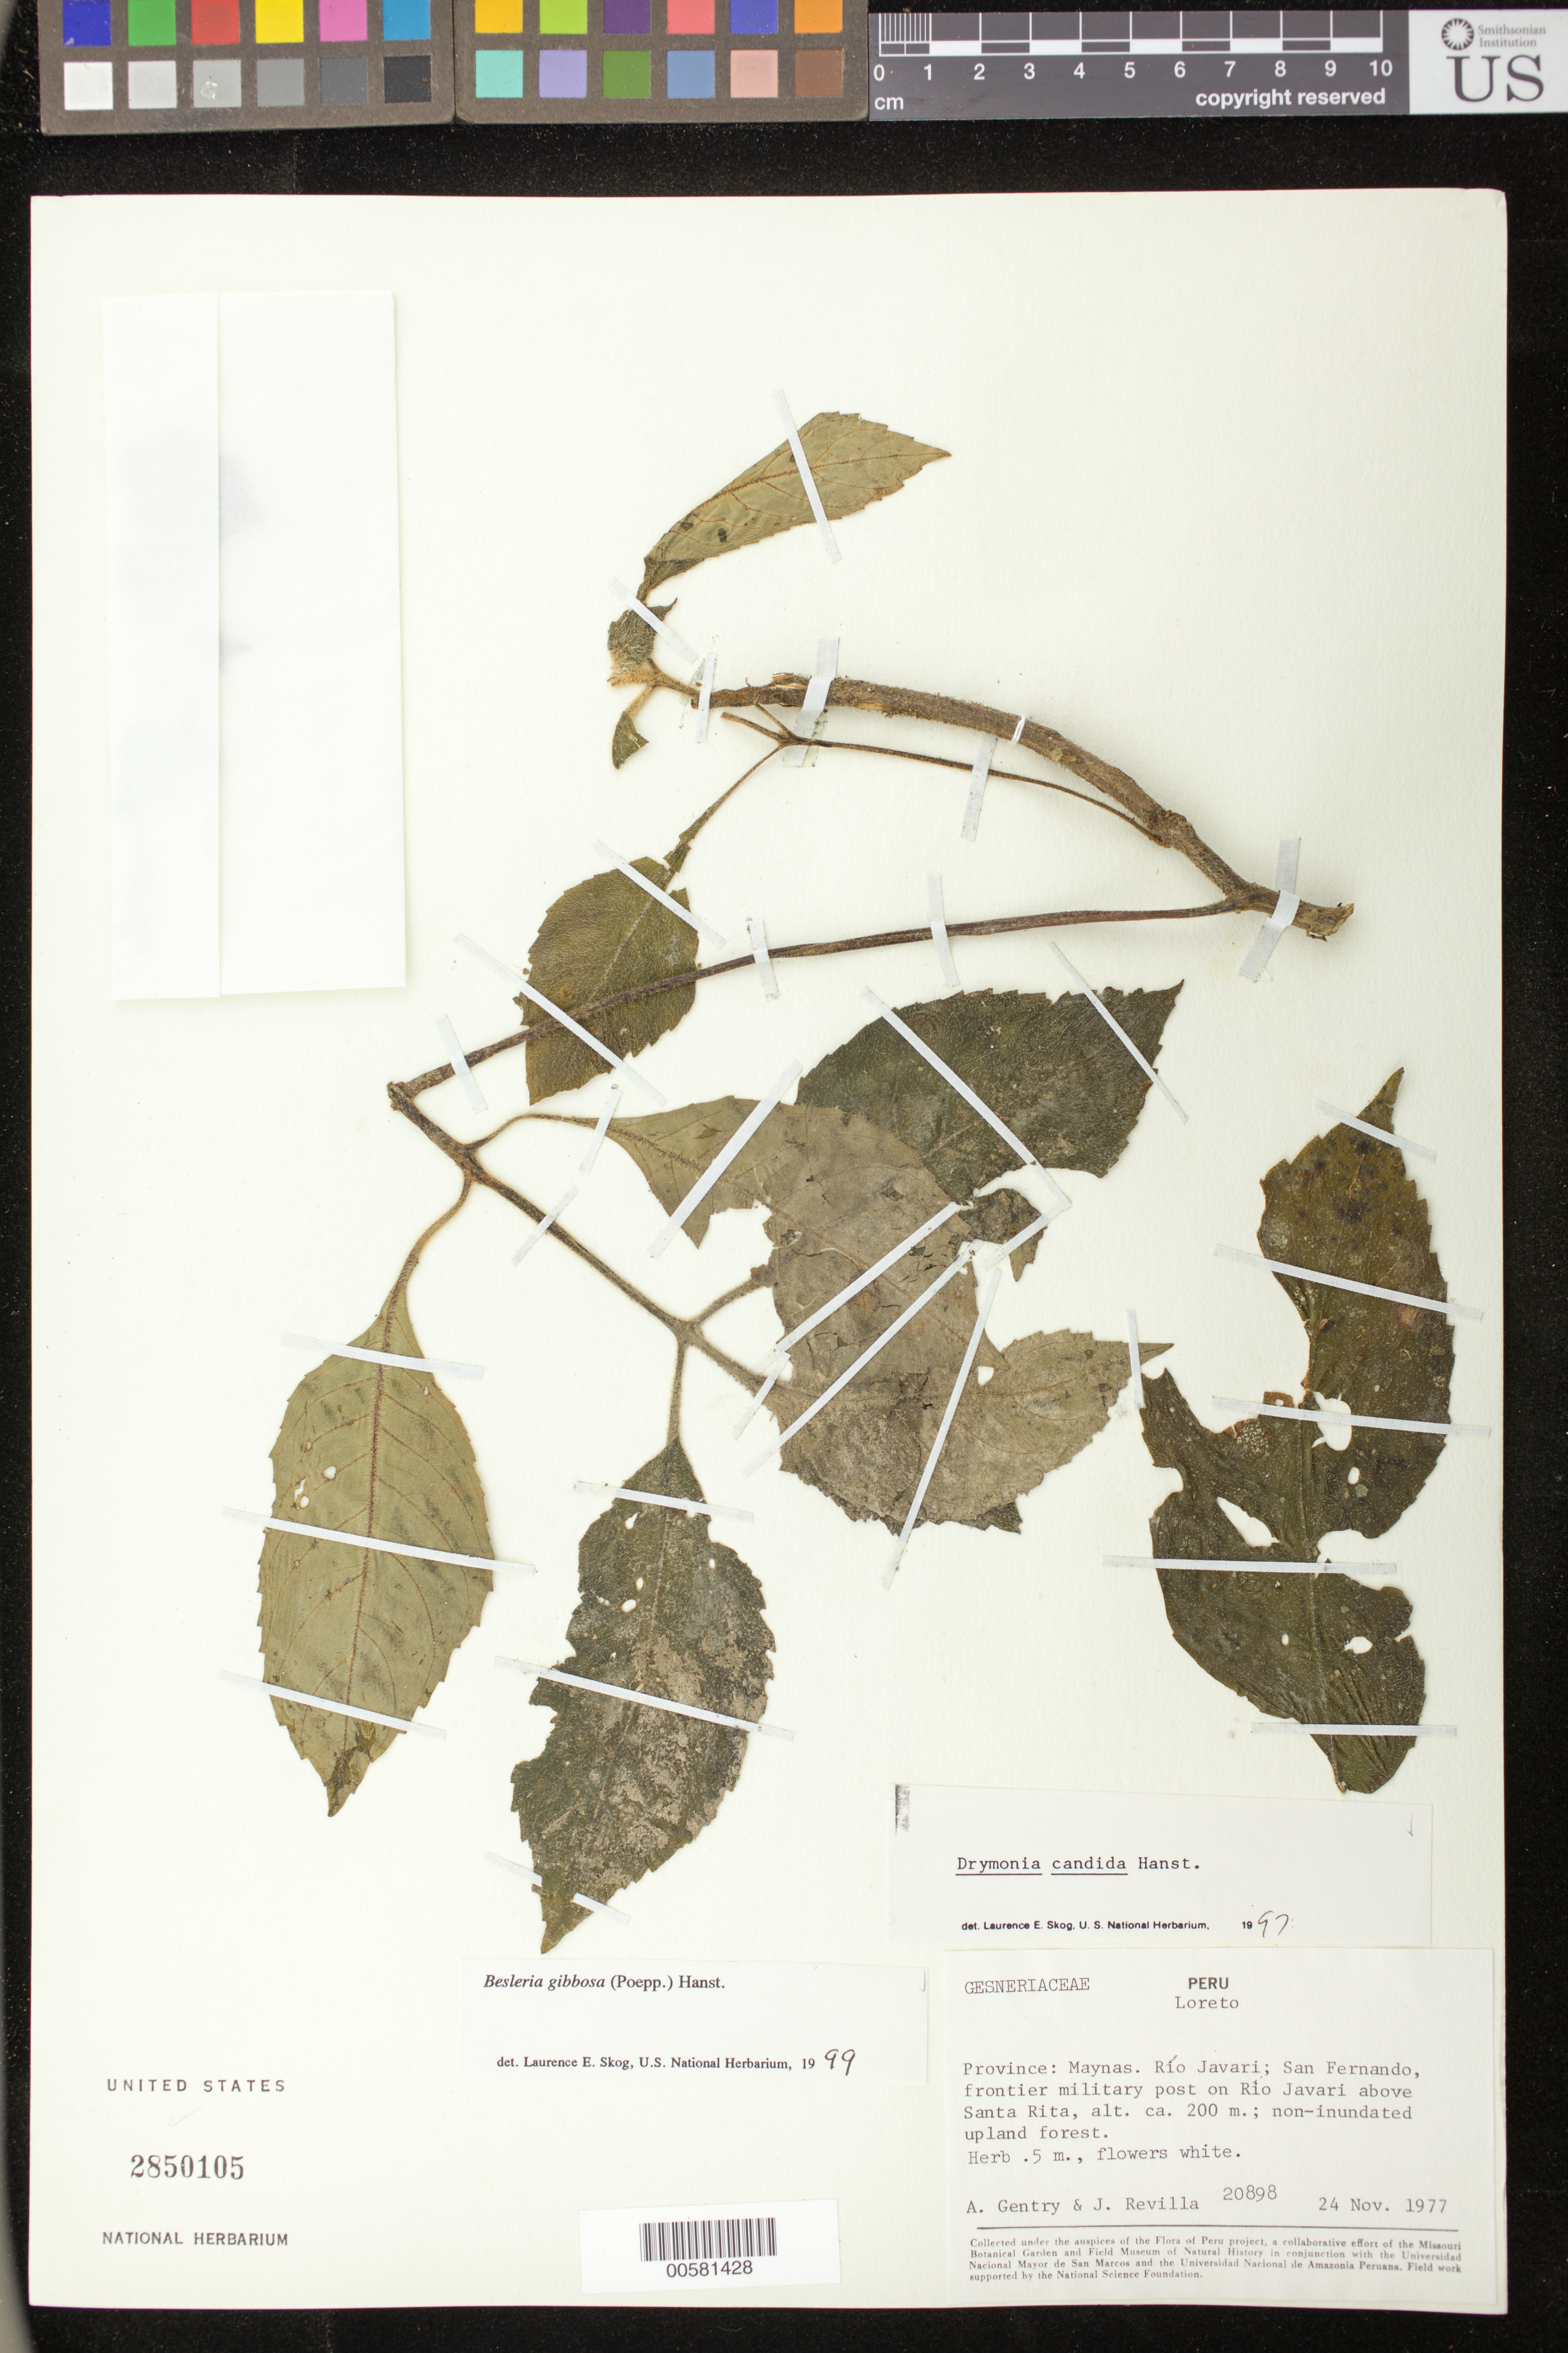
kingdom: Plantae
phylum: Tracheophyta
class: Magnoliopsida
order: Lamiales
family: Gesneriaceae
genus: Besleria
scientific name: Besleria gibbosa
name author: (Poepp.) Hanst.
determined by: Skog, Laurence E.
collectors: A. H. Gentry & J. Revilla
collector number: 20898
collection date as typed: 24 Nov 1977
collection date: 1977-11-24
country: Peru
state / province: Loreto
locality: Prov. Maynas; Río Javari; San Fernando, frontier military post on Río Javari above Santa Rita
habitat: Non-inundated upland forest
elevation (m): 200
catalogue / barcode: US 2850105